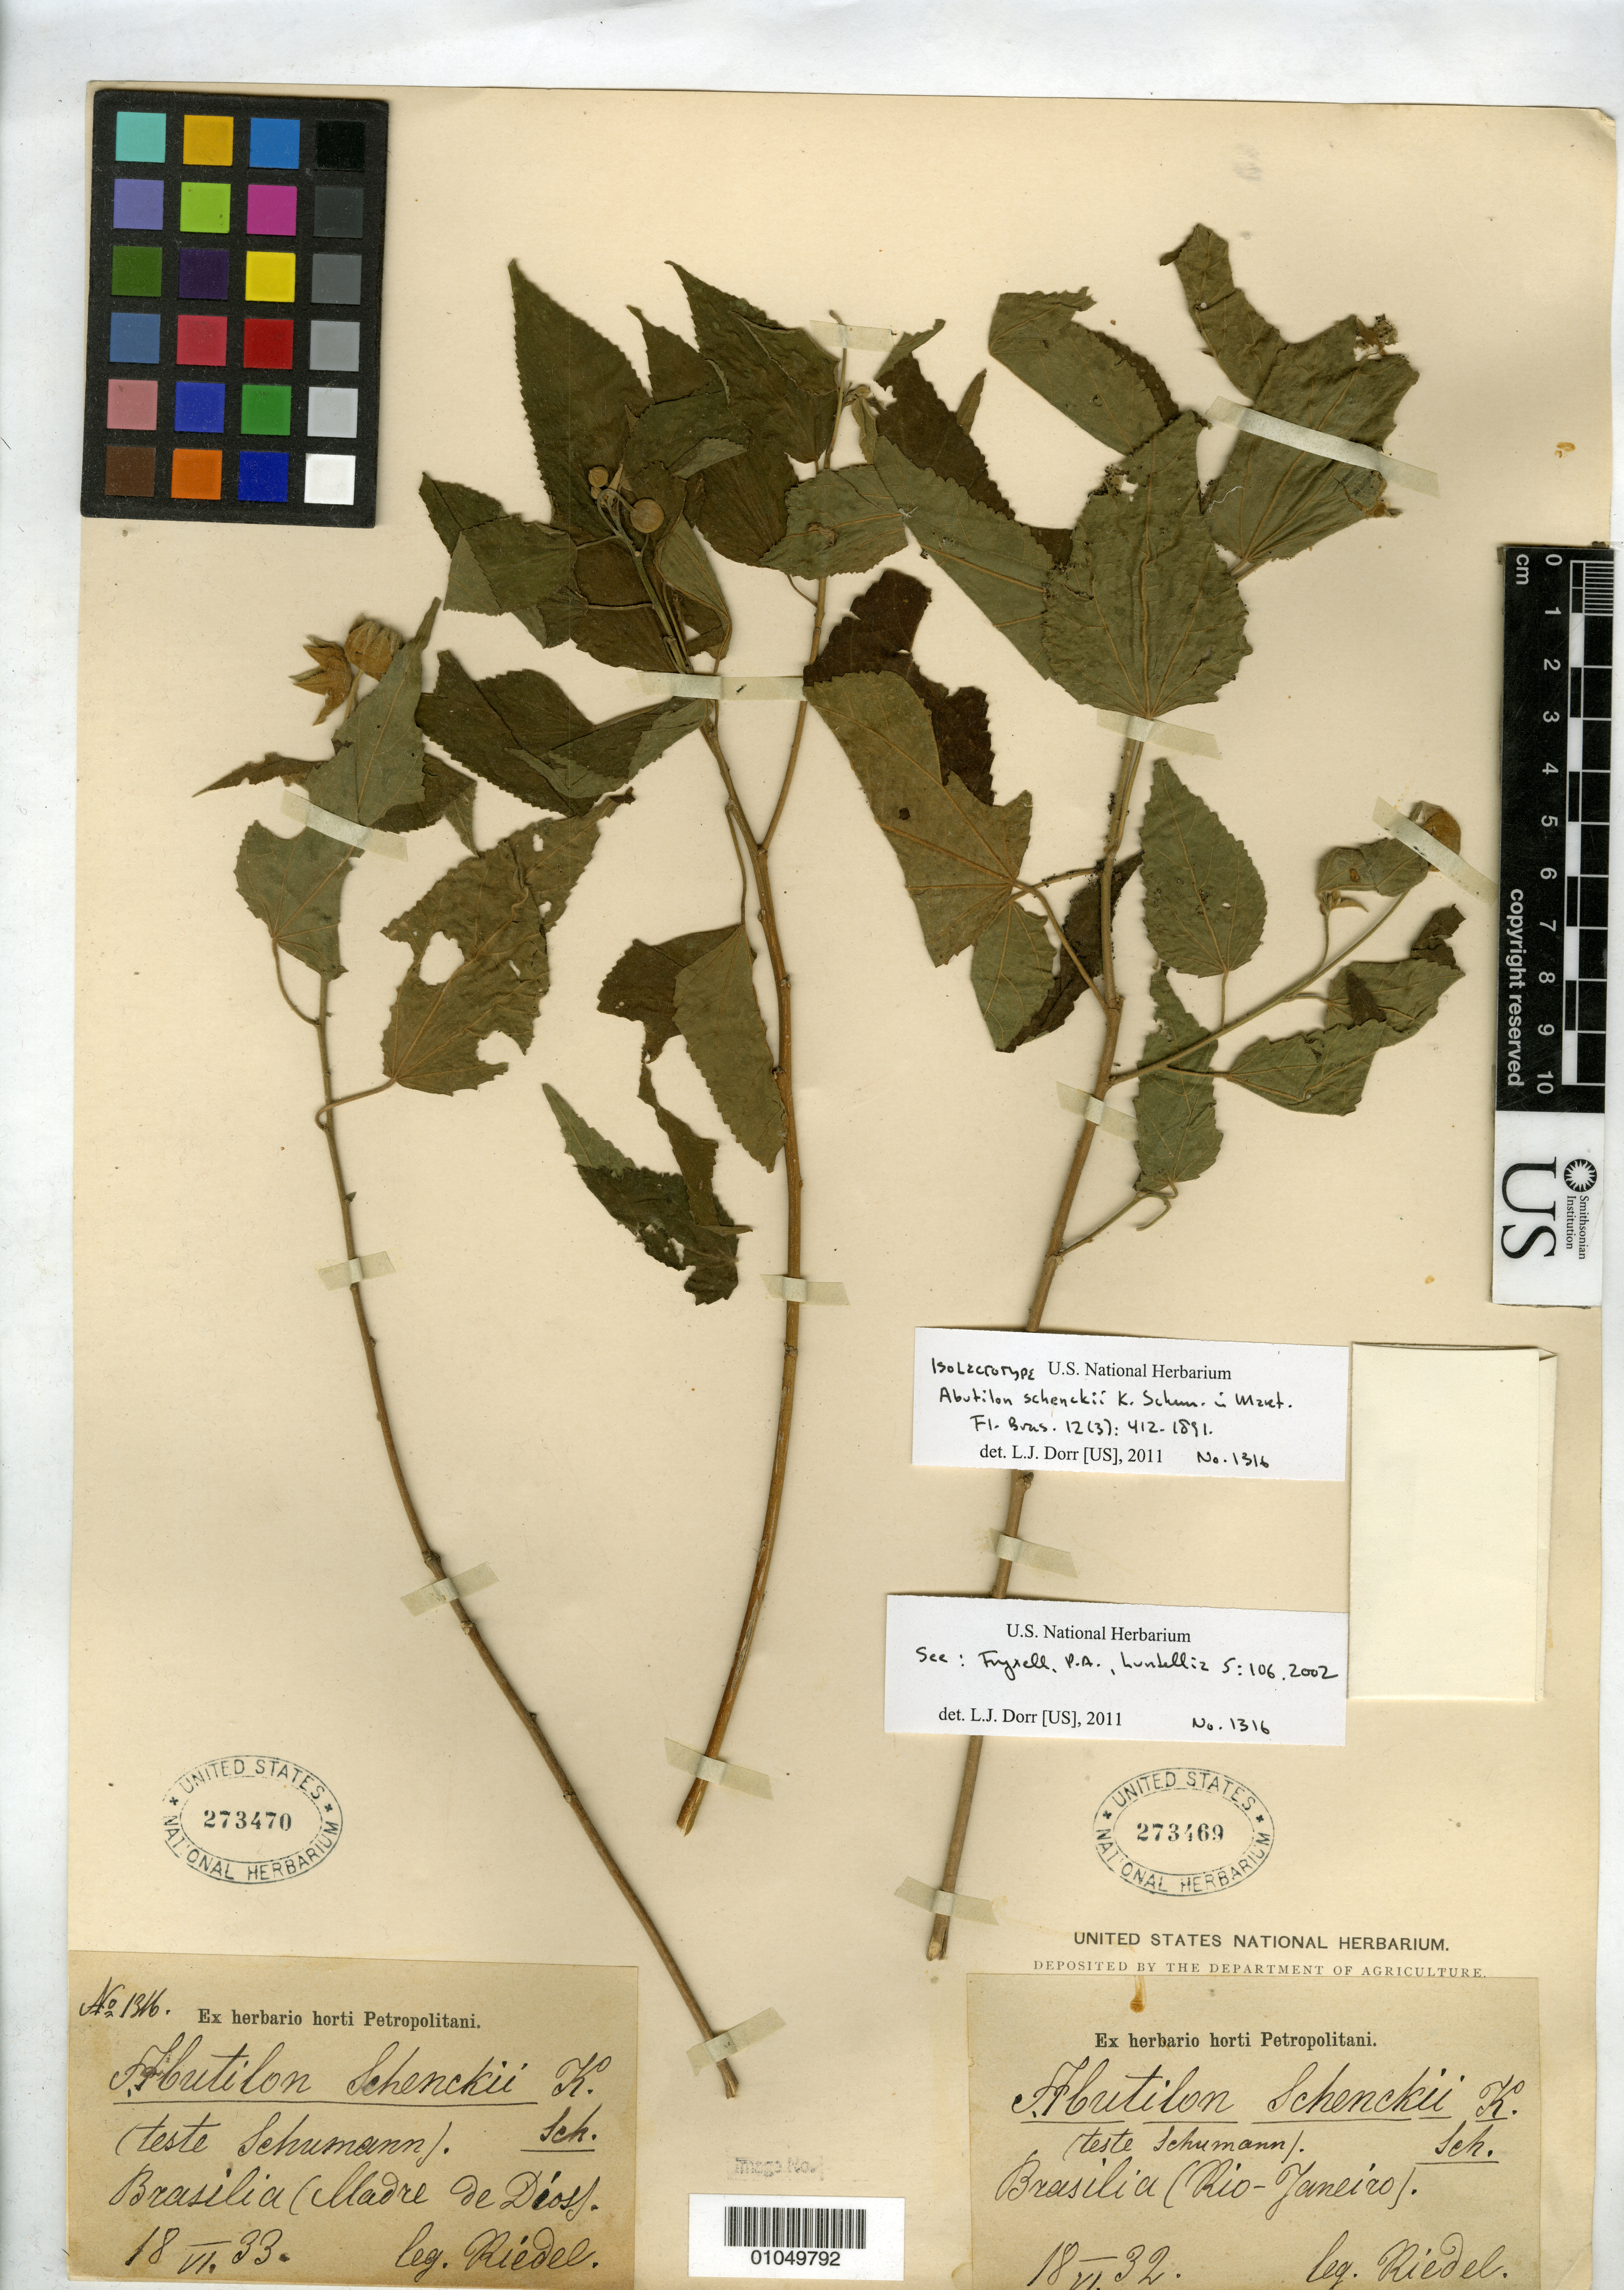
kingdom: Plantae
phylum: Tracheophyta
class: Magnoliopsida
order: Malvales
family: Malvaceae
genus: Abutilon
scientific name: Abutilon schenckii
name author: K. Schum. in Mart.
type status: Syntype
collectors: L. Riedel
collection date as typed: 18 Jun 1832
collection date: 1832-06-18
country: Brazil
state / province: Rio de Janeiro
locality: Brasilia (Rio-Janeiro).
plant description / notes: Sheet mounted with two collections (syntypes); isolectotype is left-hand specimen (USNH 273470; annotation labels attached to right side refer to left-hand specimen.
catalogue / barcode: US 273469-2